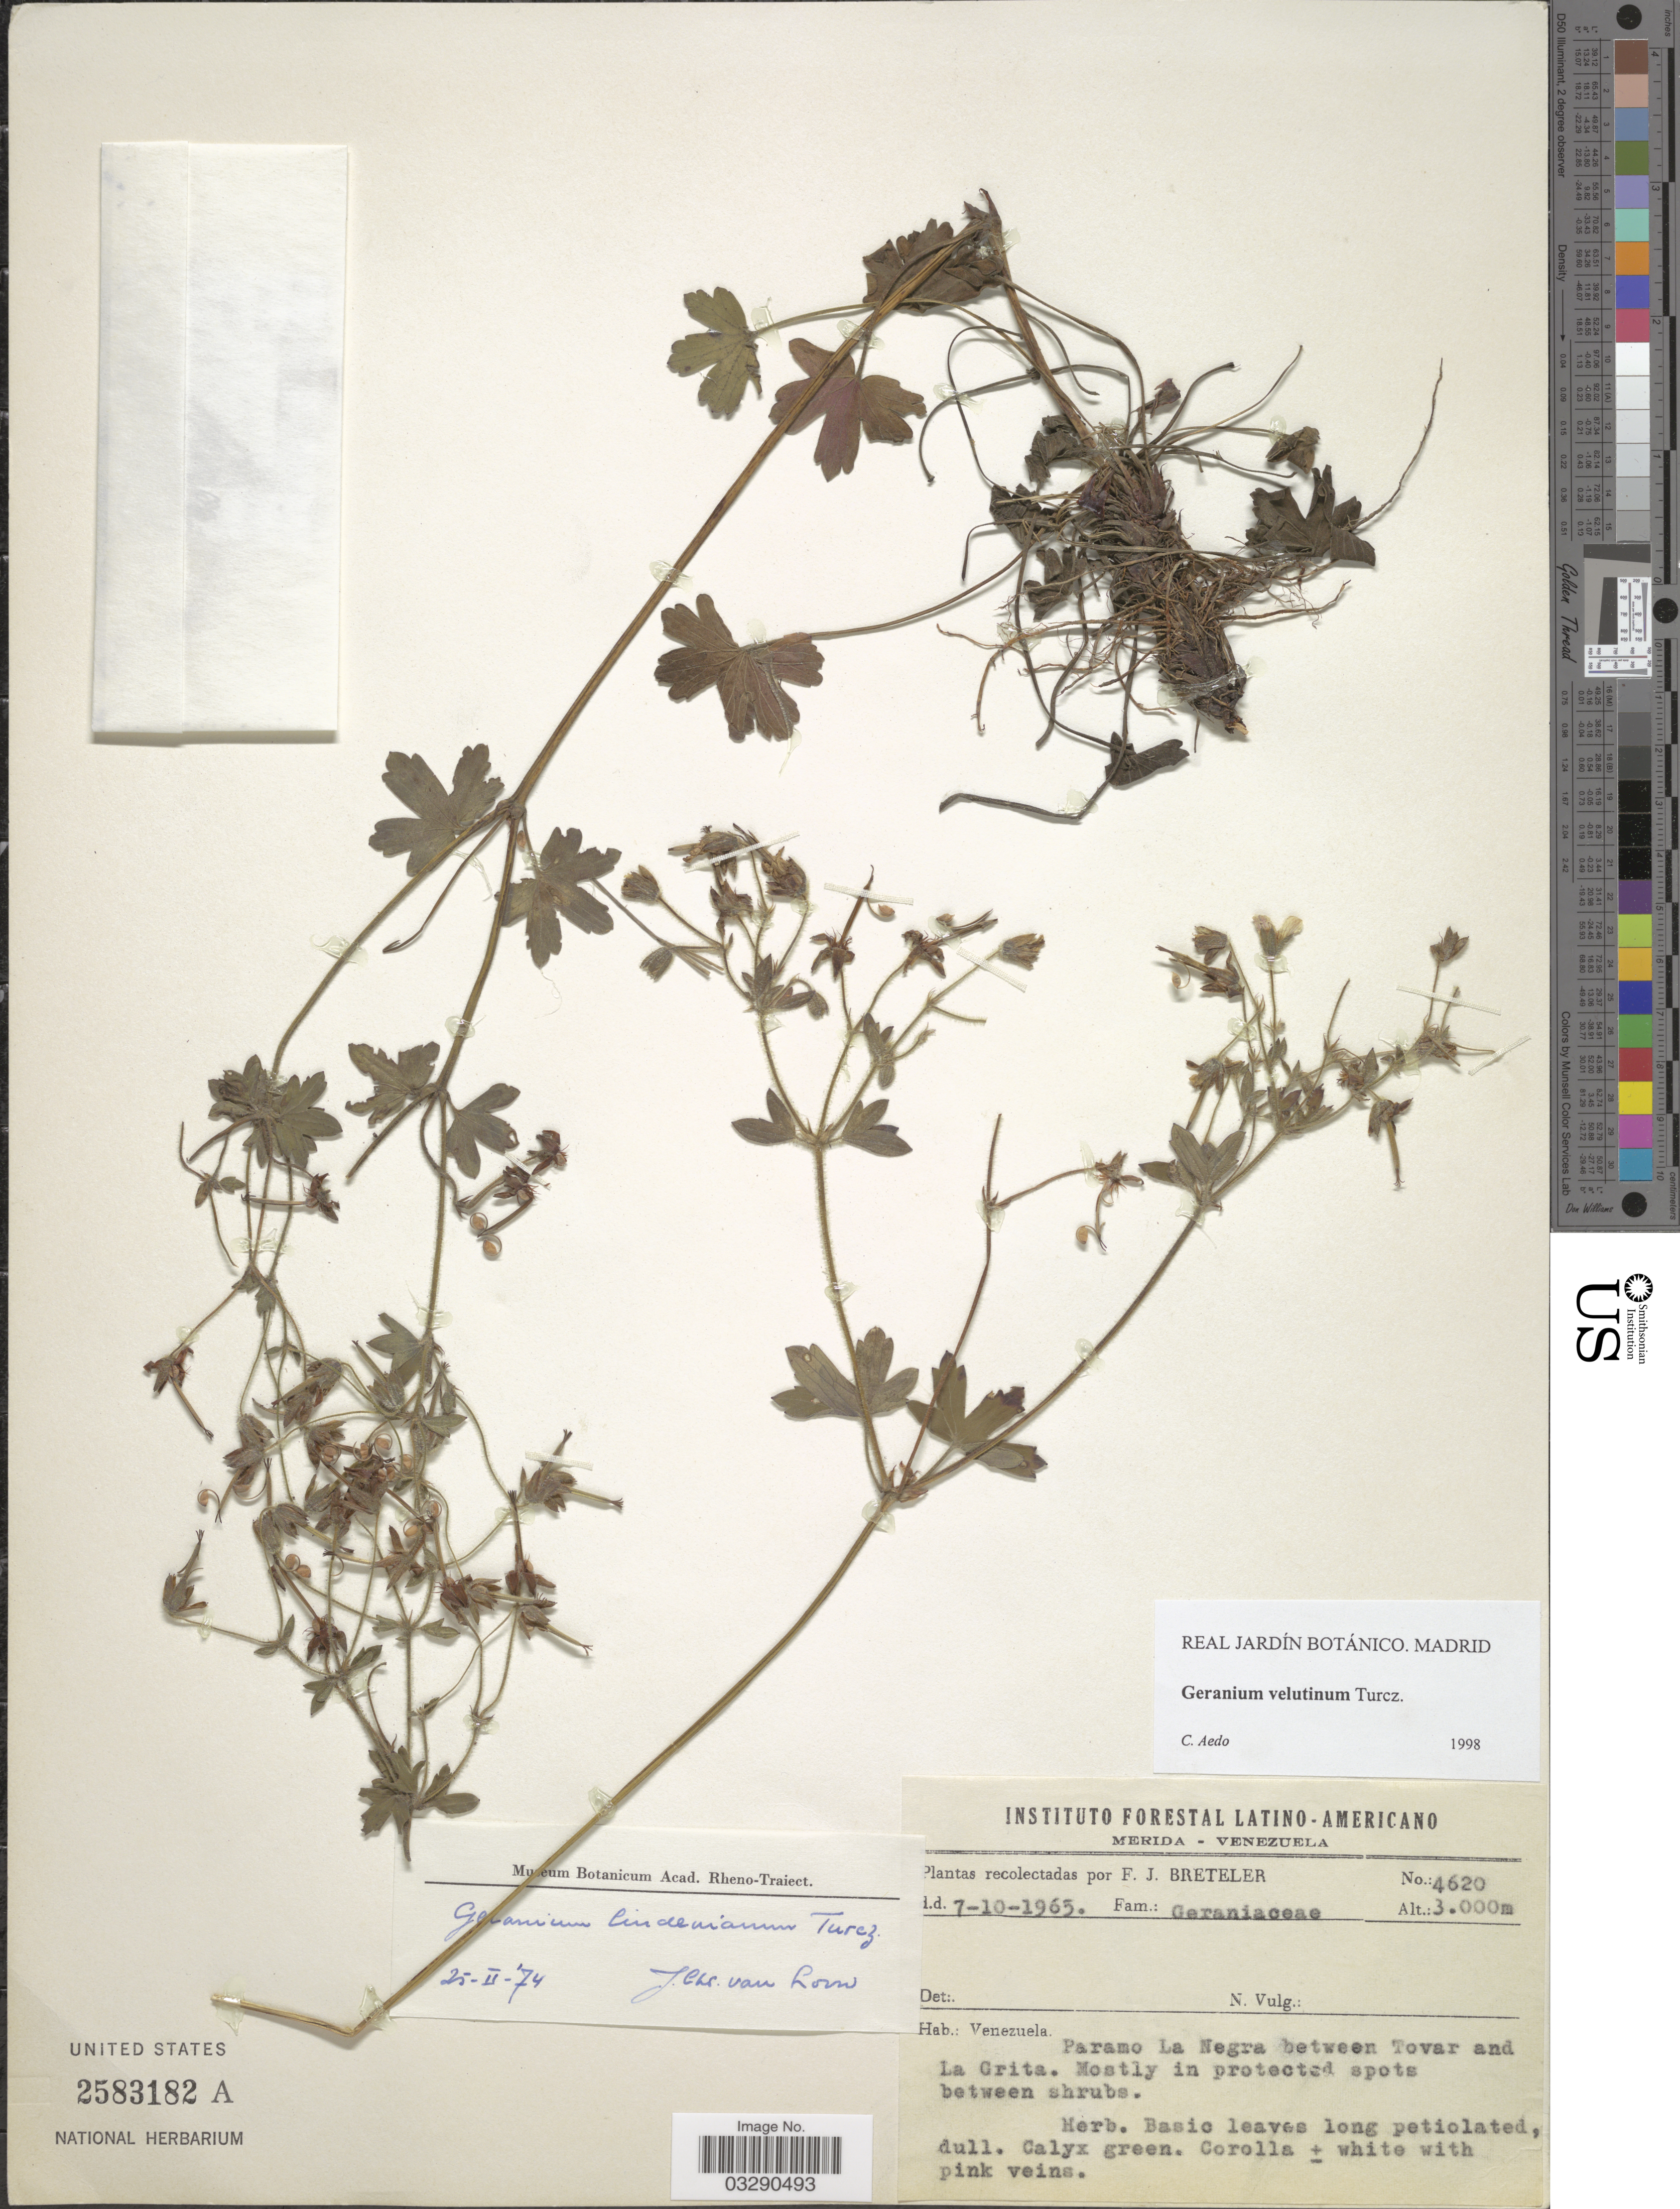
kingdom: Plantae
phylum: Tracheophyta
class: Magnoliopsida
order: Geraniales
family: Geraniaceae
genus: Geranium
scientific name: Geranium velutinum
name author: Turcz.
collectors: F. J. Breteler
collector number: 4620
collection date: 1965-10-07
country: Venezuela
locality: Paramo La Negra between Tovar and La Grita.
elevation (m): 3000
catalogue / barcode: US 2583182A